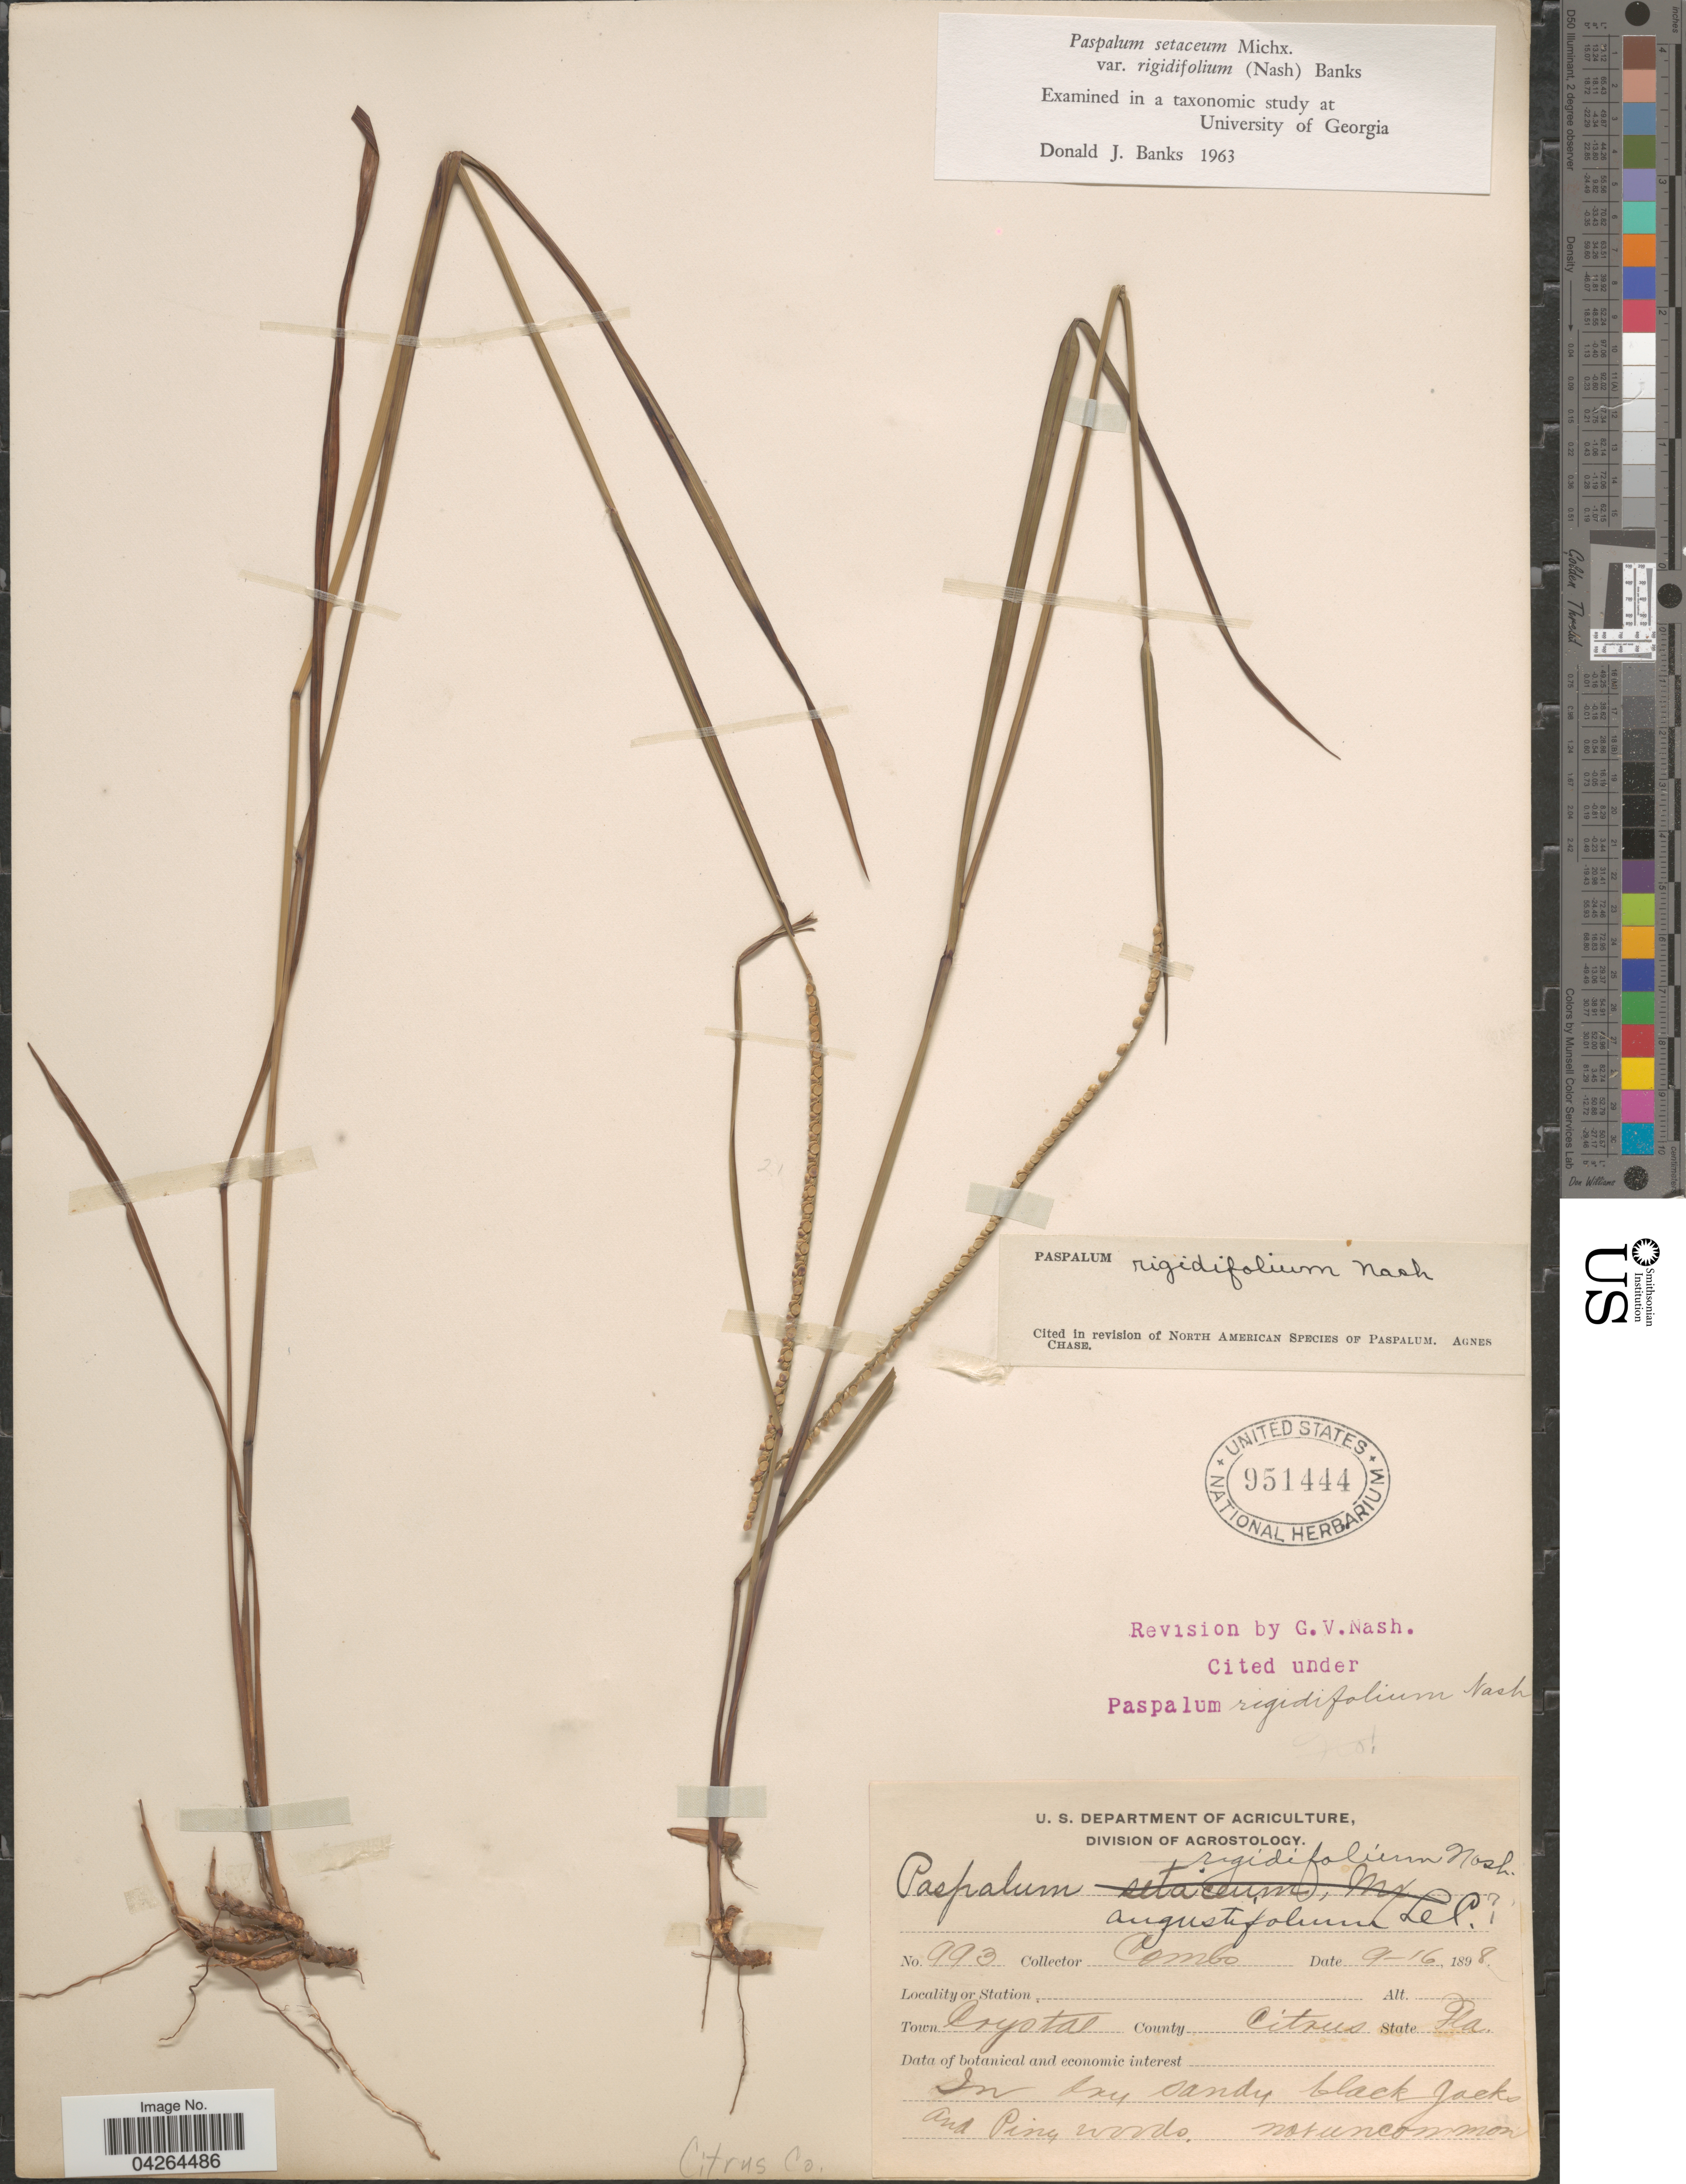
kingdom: Plantae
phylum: Tracheophyta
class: Liliopsida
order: Poales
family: Poaceae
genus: Paspalum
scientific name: Paspalum setaceum var. rigidifolium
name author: (Nash) D.J. Banks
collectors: -. Combs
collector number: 993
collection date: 1898-09-16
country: United States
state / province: Florida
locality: Town Crystal. County Citrus. In dry sandy black Jacks and Pine woods. Citrus Co.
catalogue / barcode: US 951444